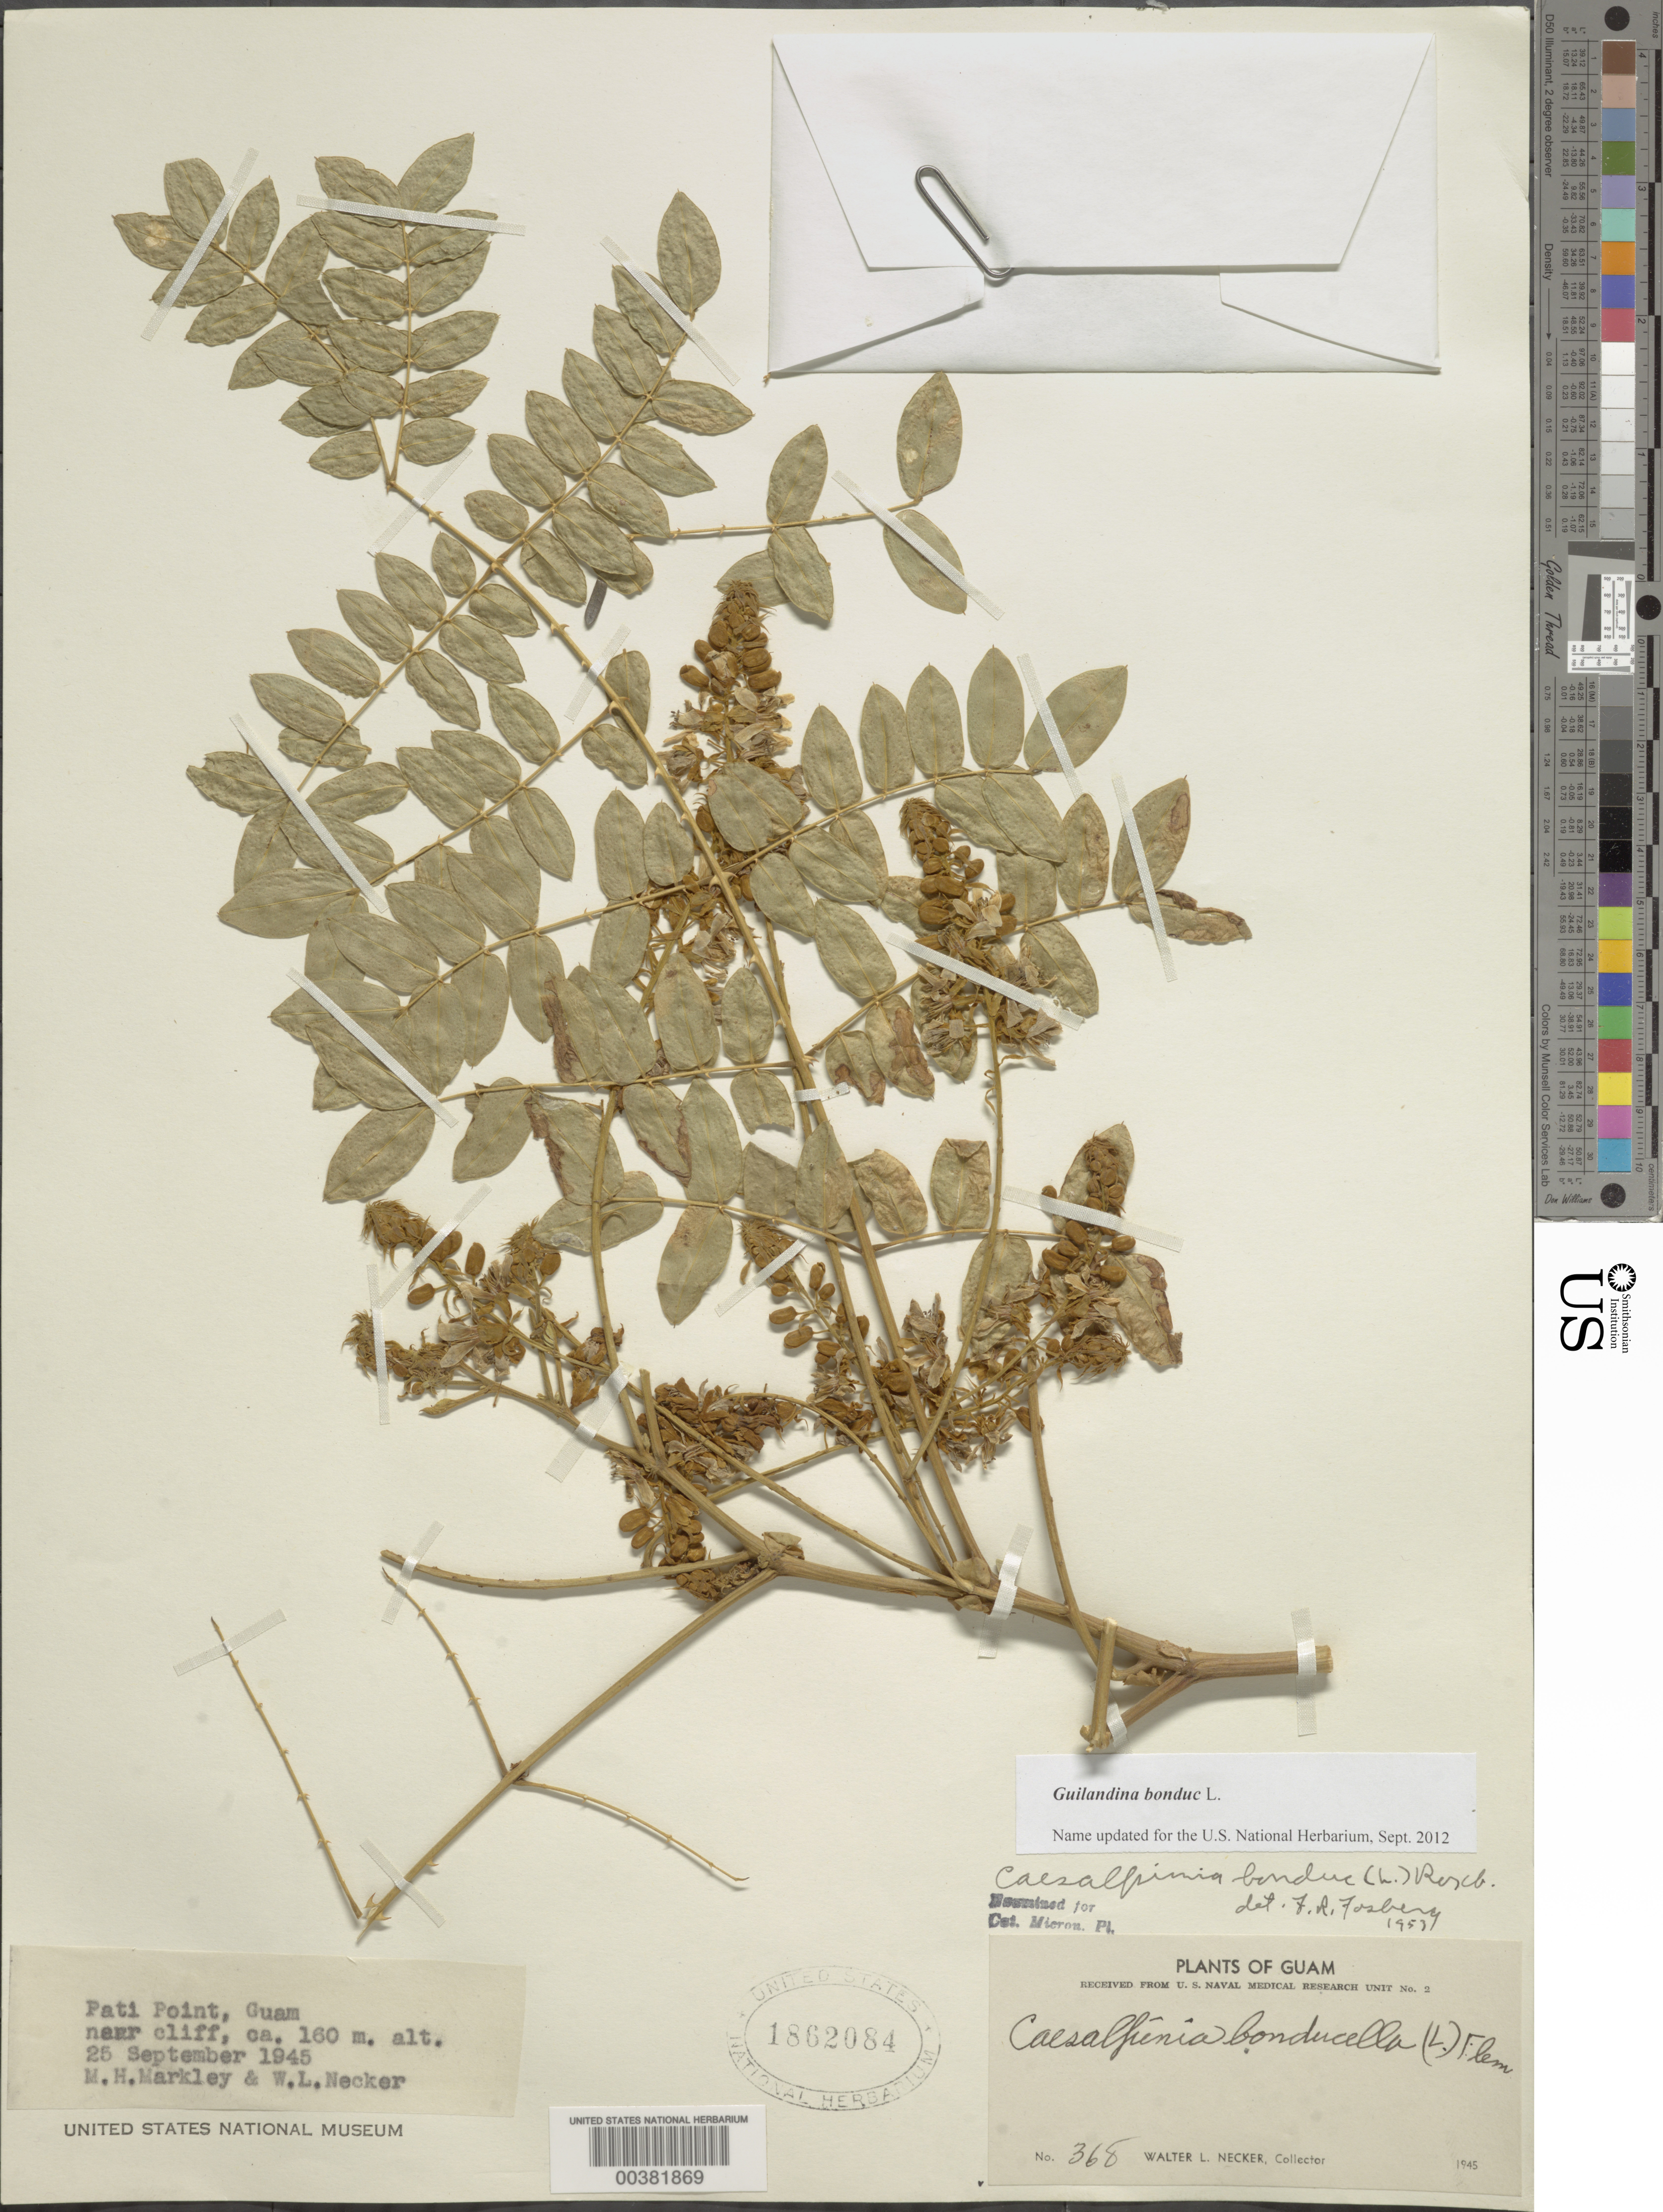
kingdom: Plantae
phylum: Tracheophyta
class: Magnoliopsida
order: Fabales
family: Fabaceae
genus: Guilandina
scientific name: Guilandina bonduc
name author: L.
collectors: W. L. Necker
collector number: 368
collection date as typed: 1945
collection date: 1945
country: Guam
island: Guam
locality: Pati point, near cliff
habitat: Near cliff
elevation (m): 160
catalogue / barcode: US 1862084